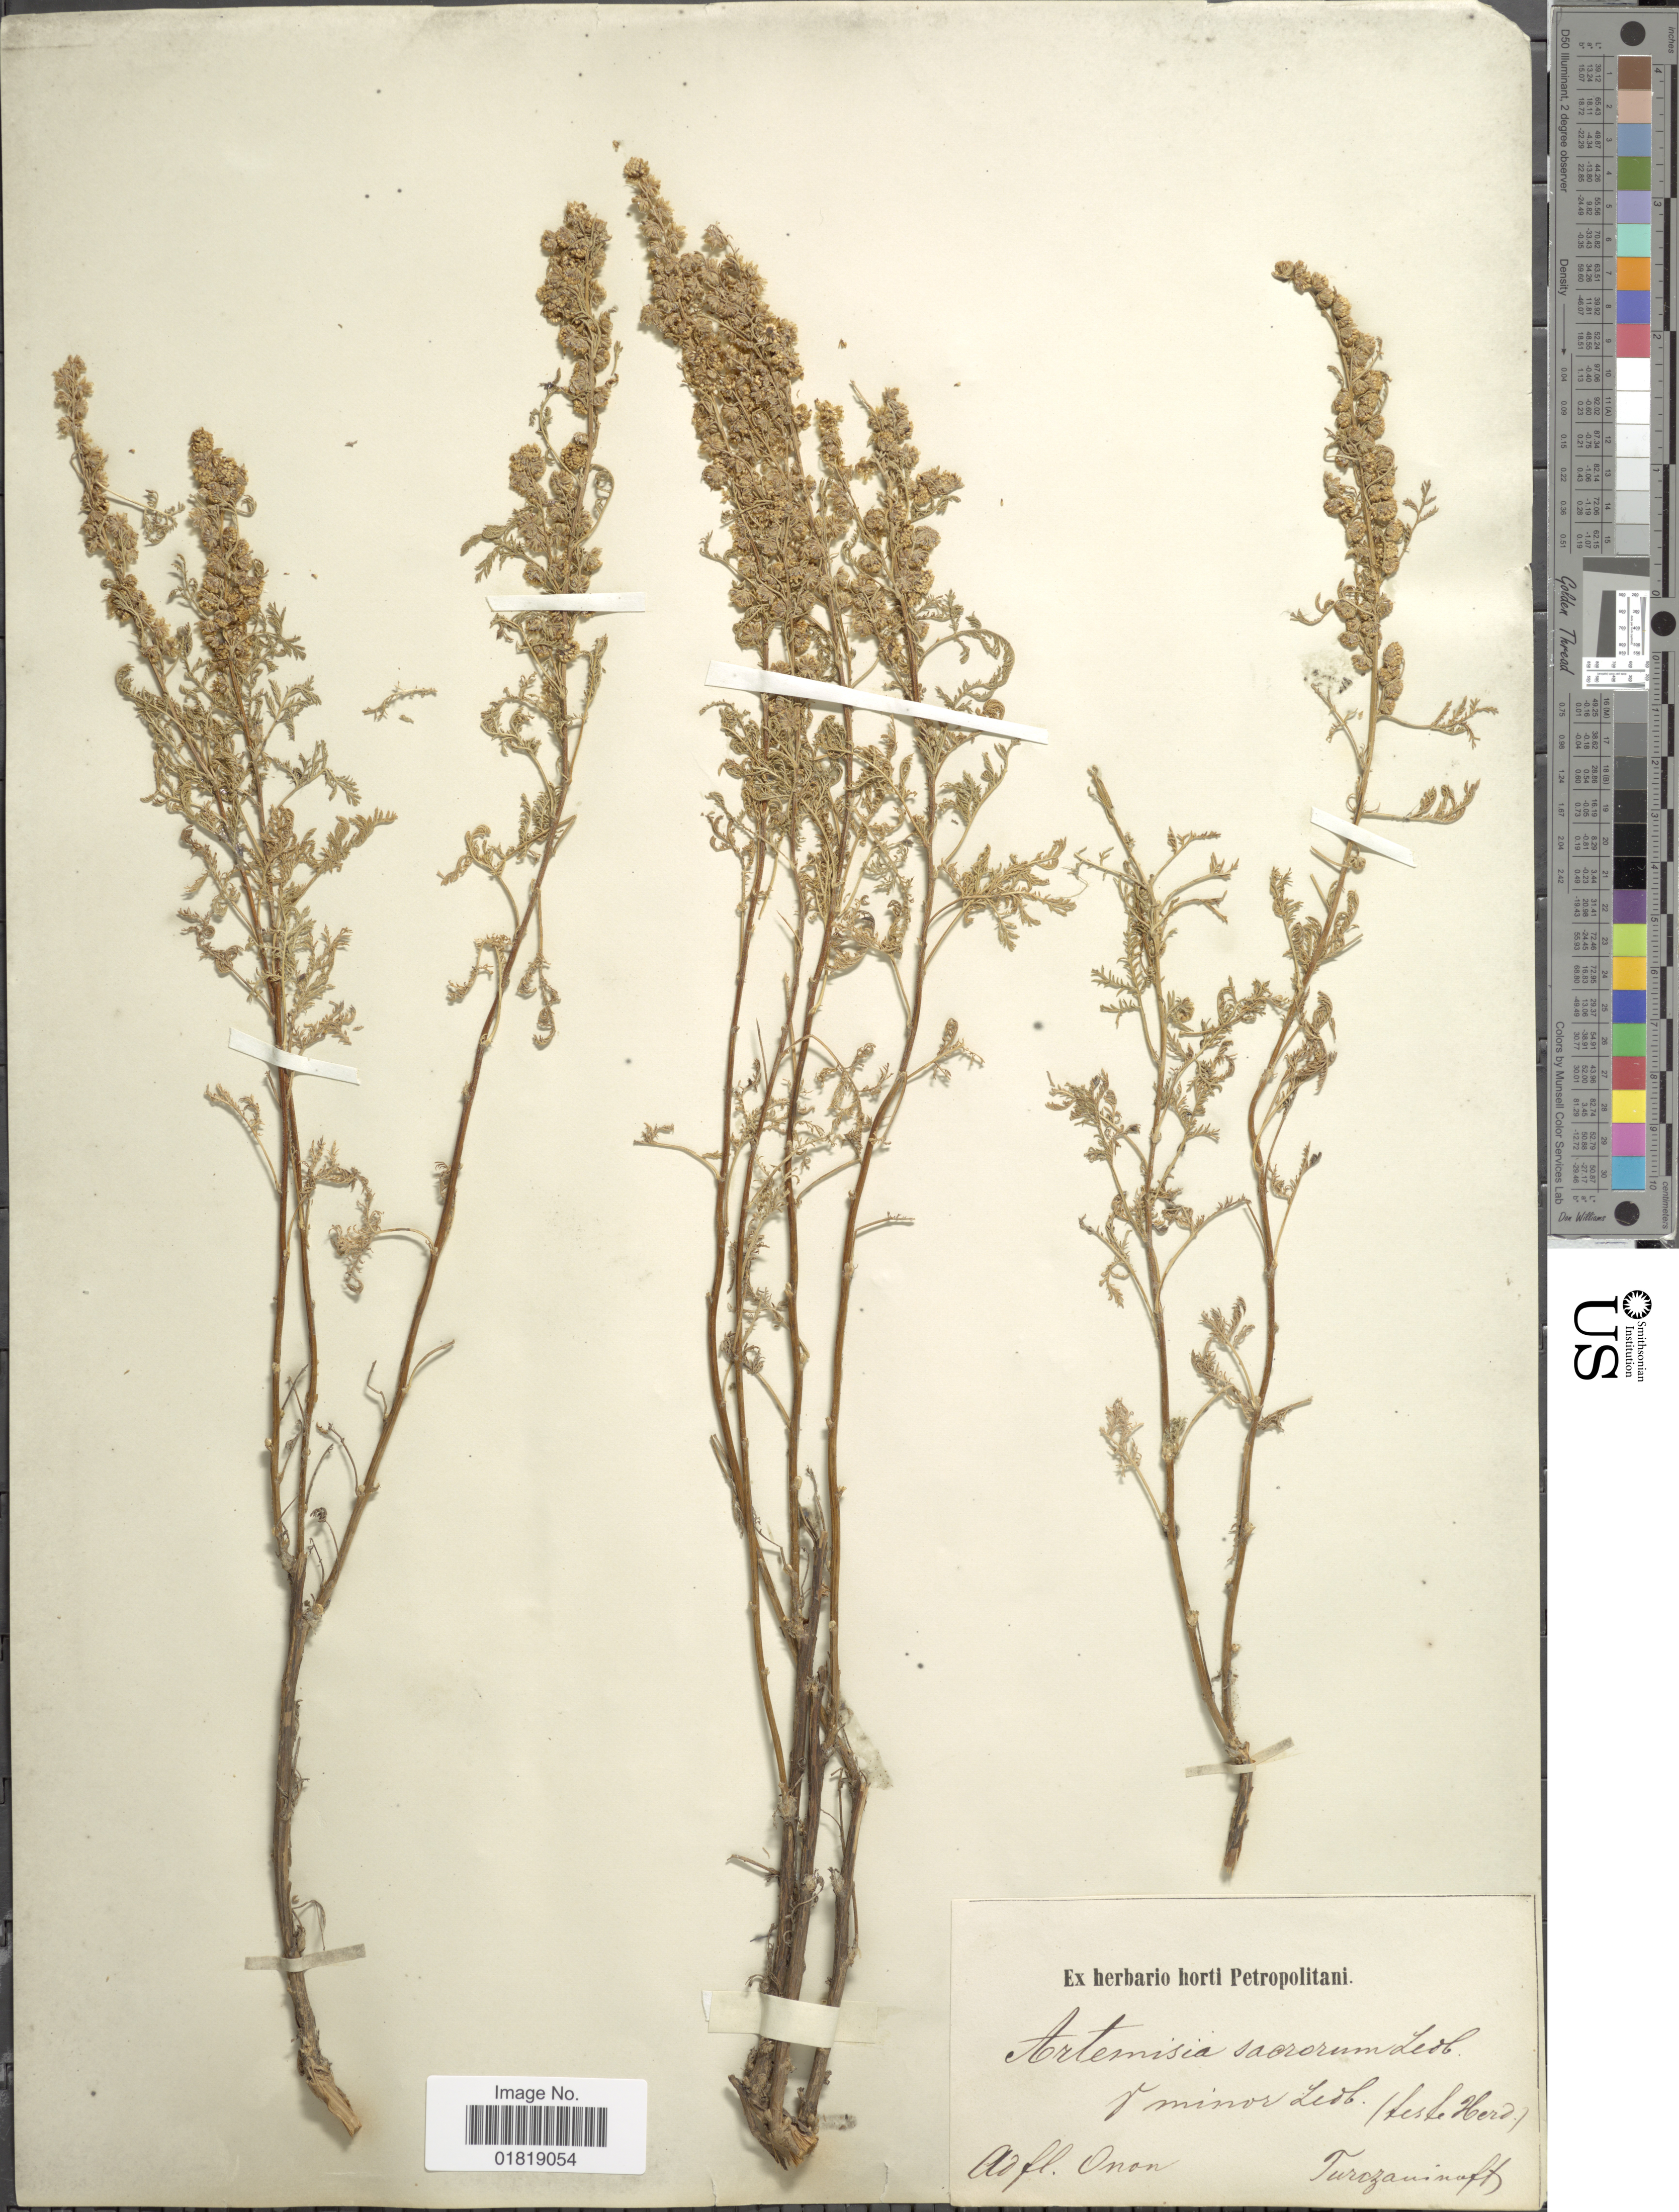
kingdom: Plantae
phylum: Tracheophyta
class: Magnoliopsida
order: Asterales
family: Asteraceae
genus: Artemisia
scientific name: Artemisia sacrorum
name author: Ledeb.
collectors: N. Turczaninow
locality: Ad dl. Onon, Turczauinaft [interpreted]